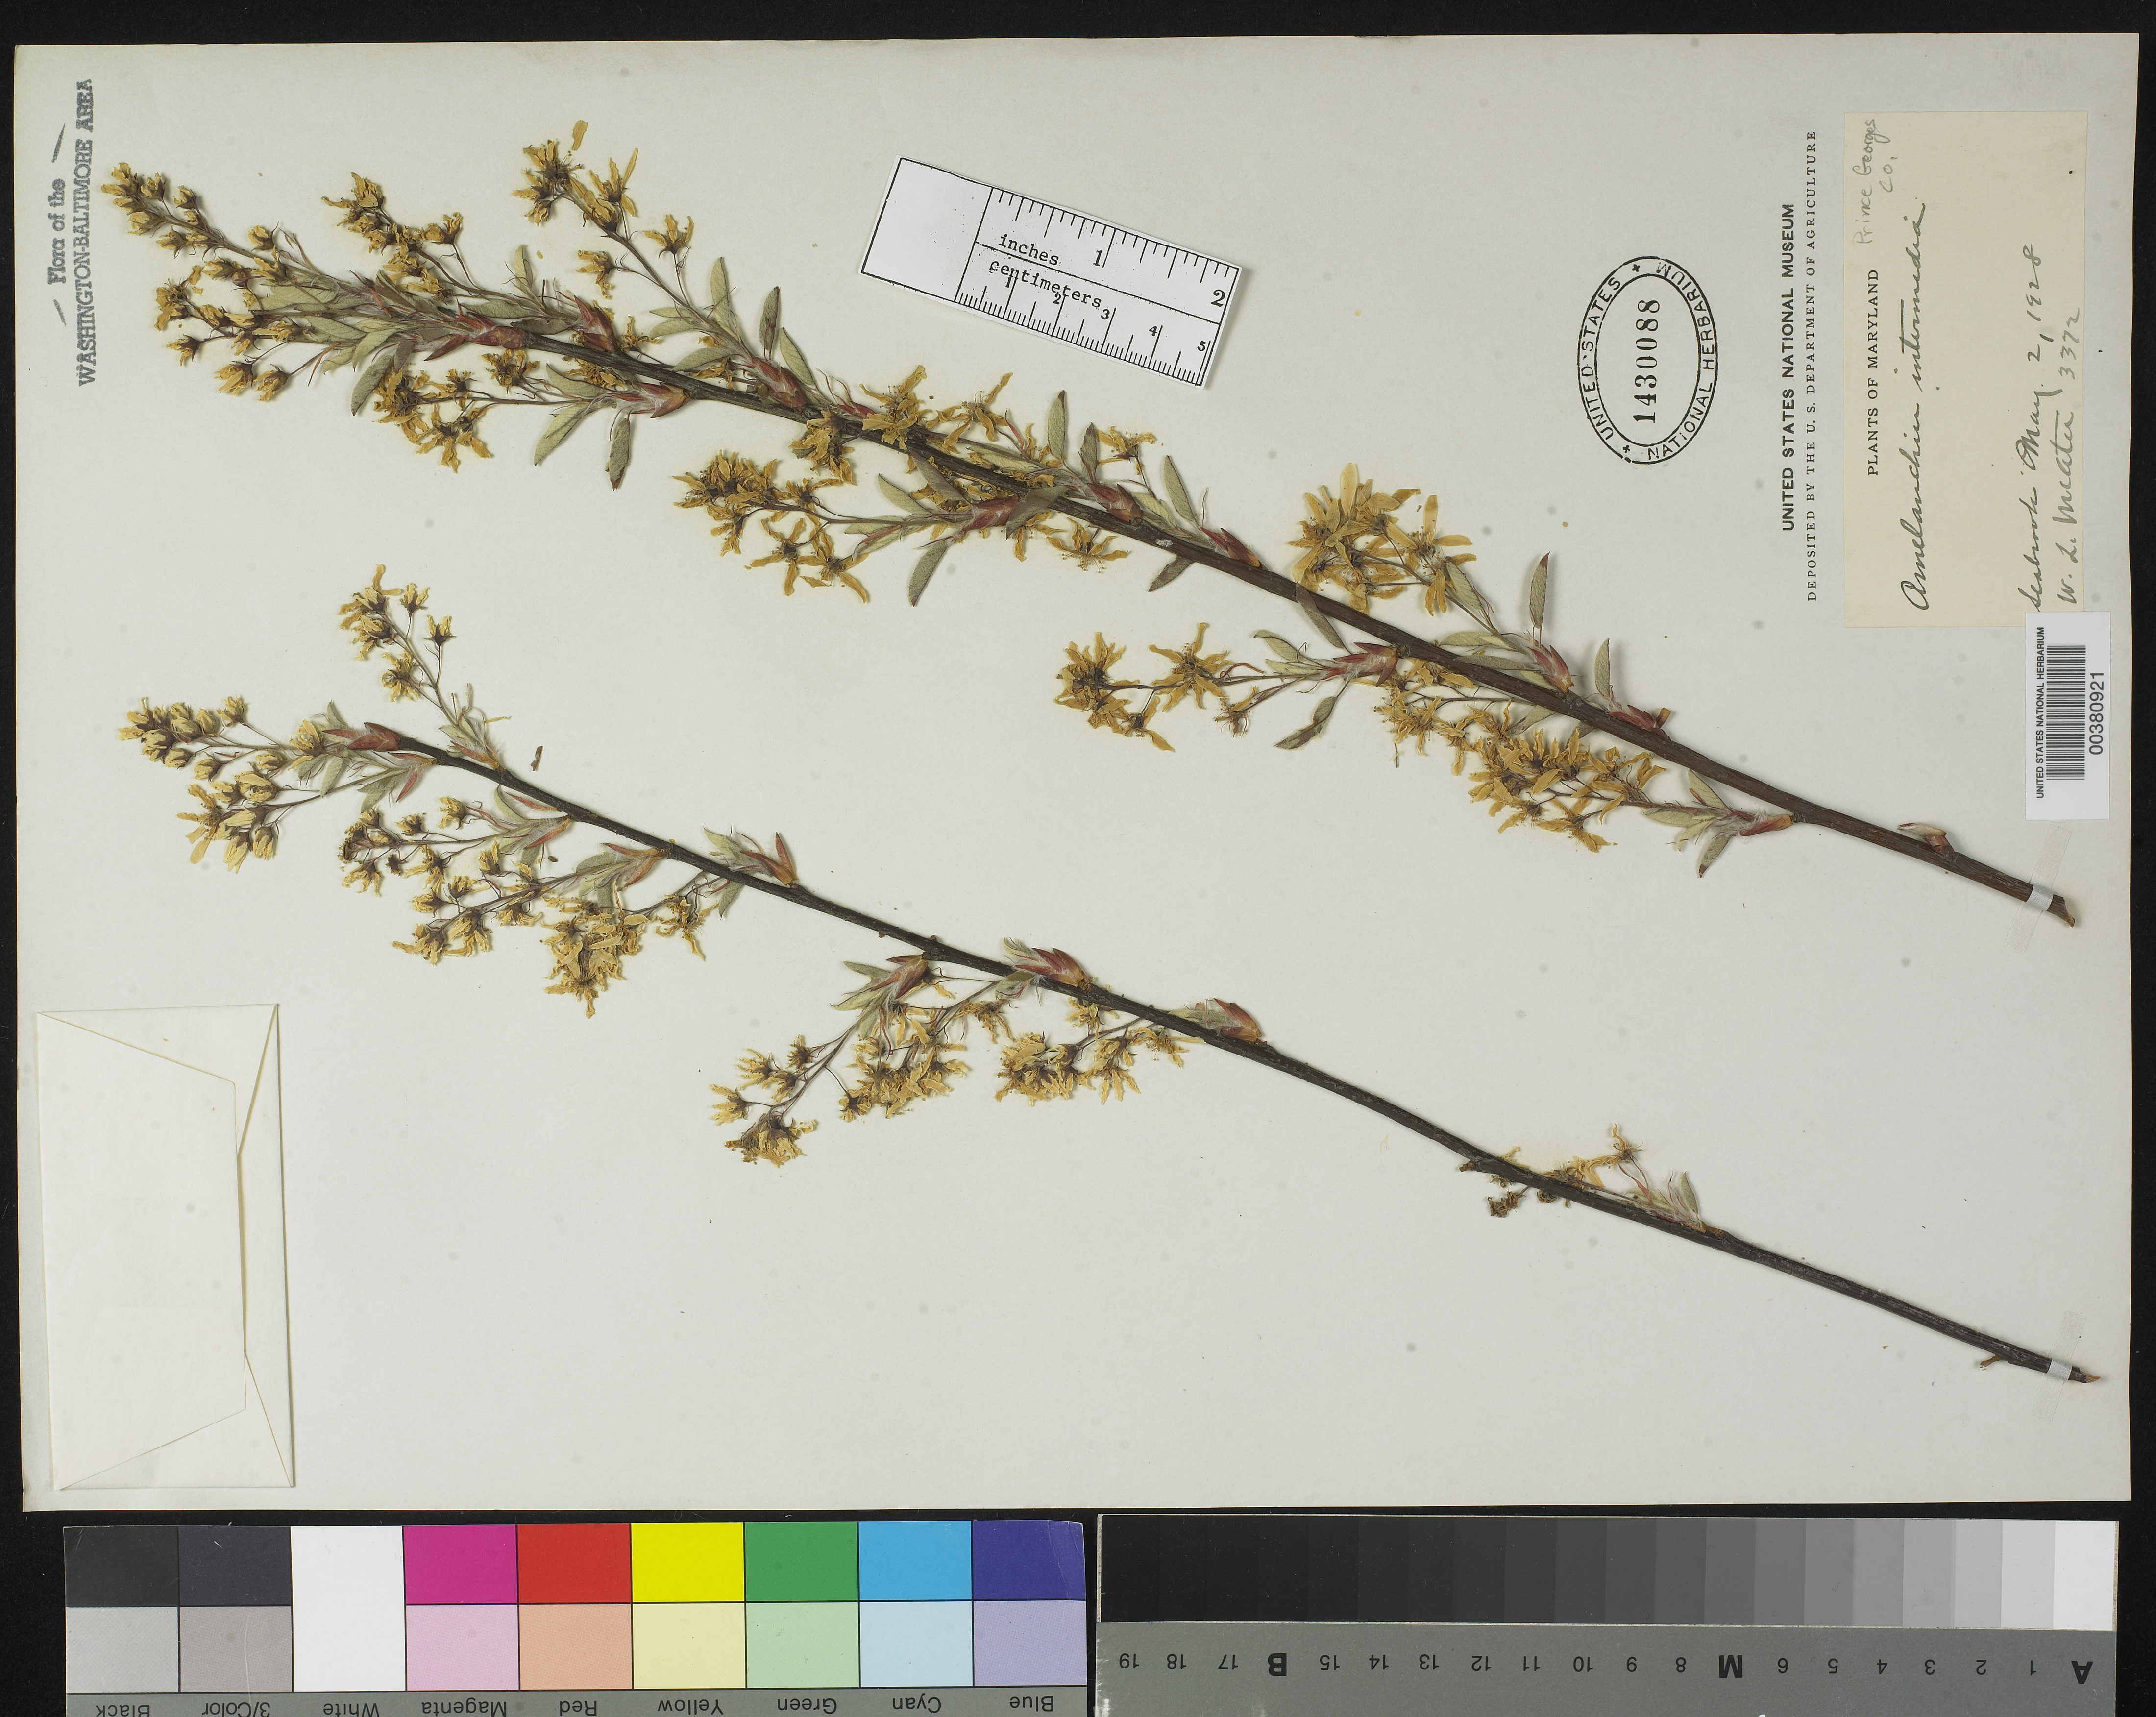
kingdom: Plantae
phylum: Tracheophyta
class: Magnoliopsida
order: Rosales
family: Rosaceae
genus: Amelanchier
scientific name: Amelanchier arborea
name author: (F. Michx.) Fernald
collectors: W. McAtee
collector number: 3372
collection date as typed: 02 May 1928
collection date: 1928-05-02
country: United States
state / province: Maryland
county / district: Prince George's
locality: Seabrook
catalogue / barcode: US 1430088